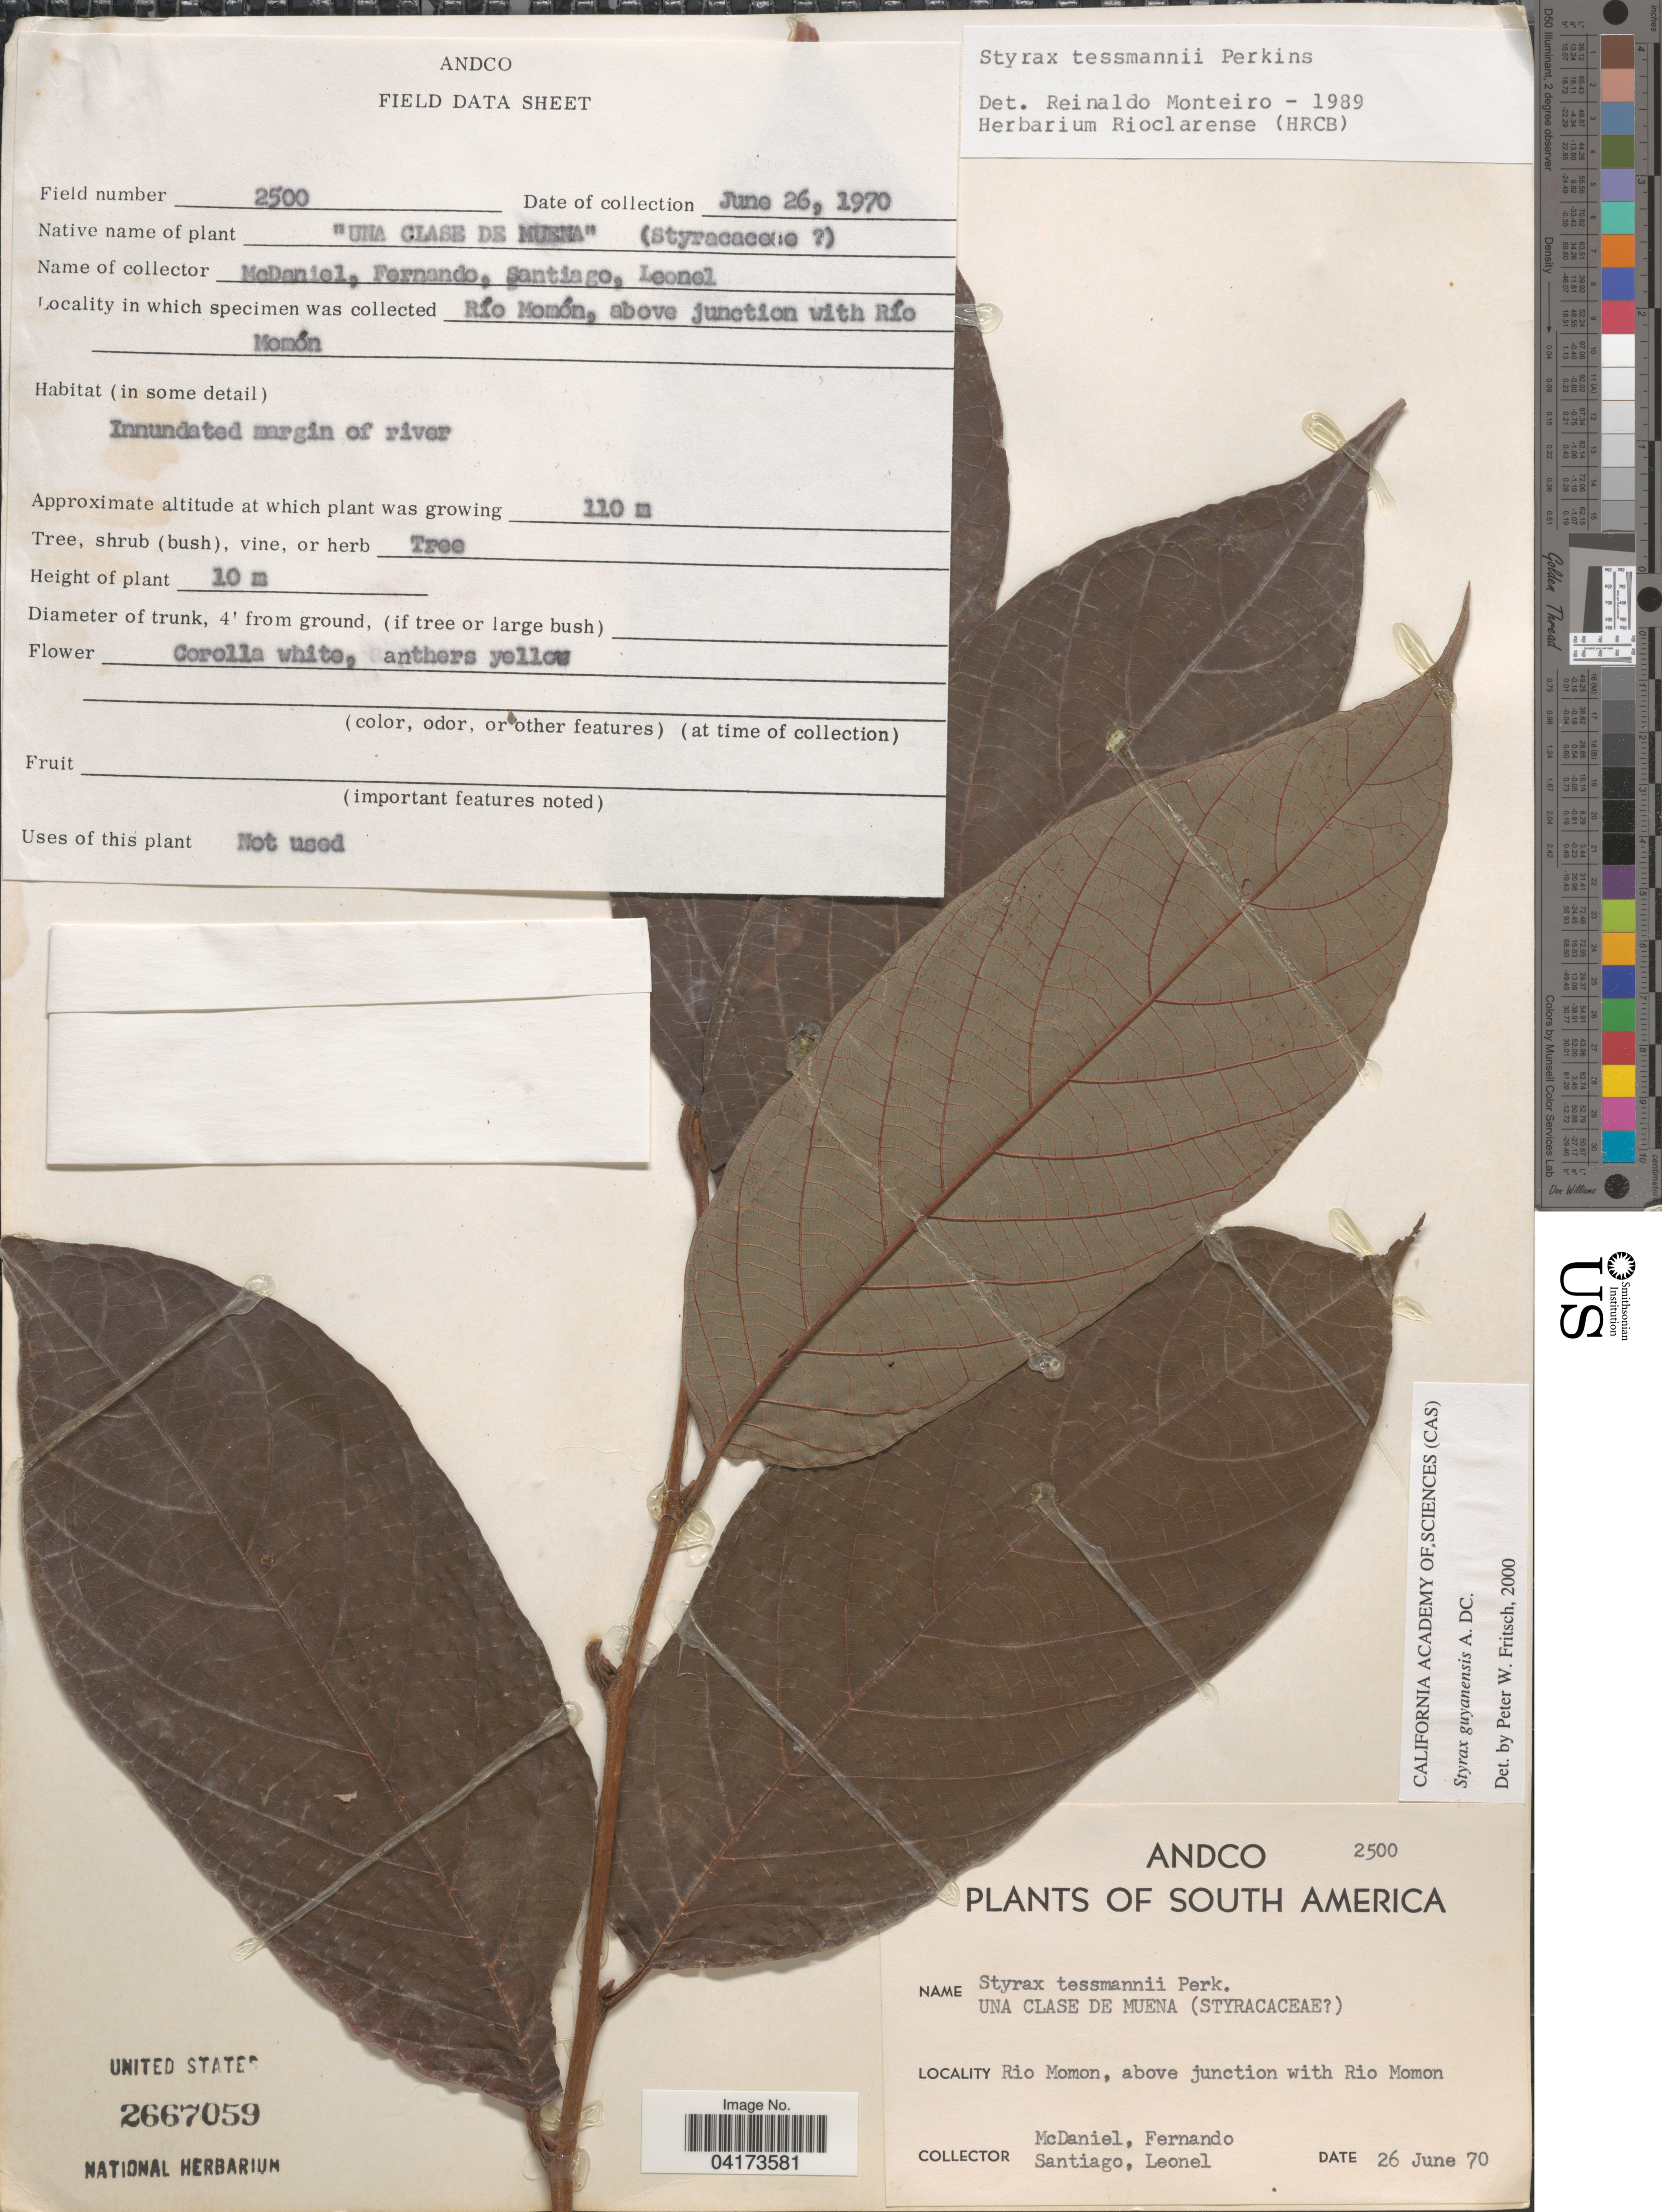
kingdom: Plantae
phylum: Tracheophyta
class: Magnoliopsida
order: Ericales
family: Styracaceae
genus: Styrax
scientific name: Styrax guyanensis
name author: A. DC.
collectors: F. McDaniel & L. Santiago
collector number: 2500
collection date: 1970-06-26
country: Peru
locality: South America. Rio Momon, above junction with Rio Momon.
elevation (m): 110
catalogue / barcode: US 2667059